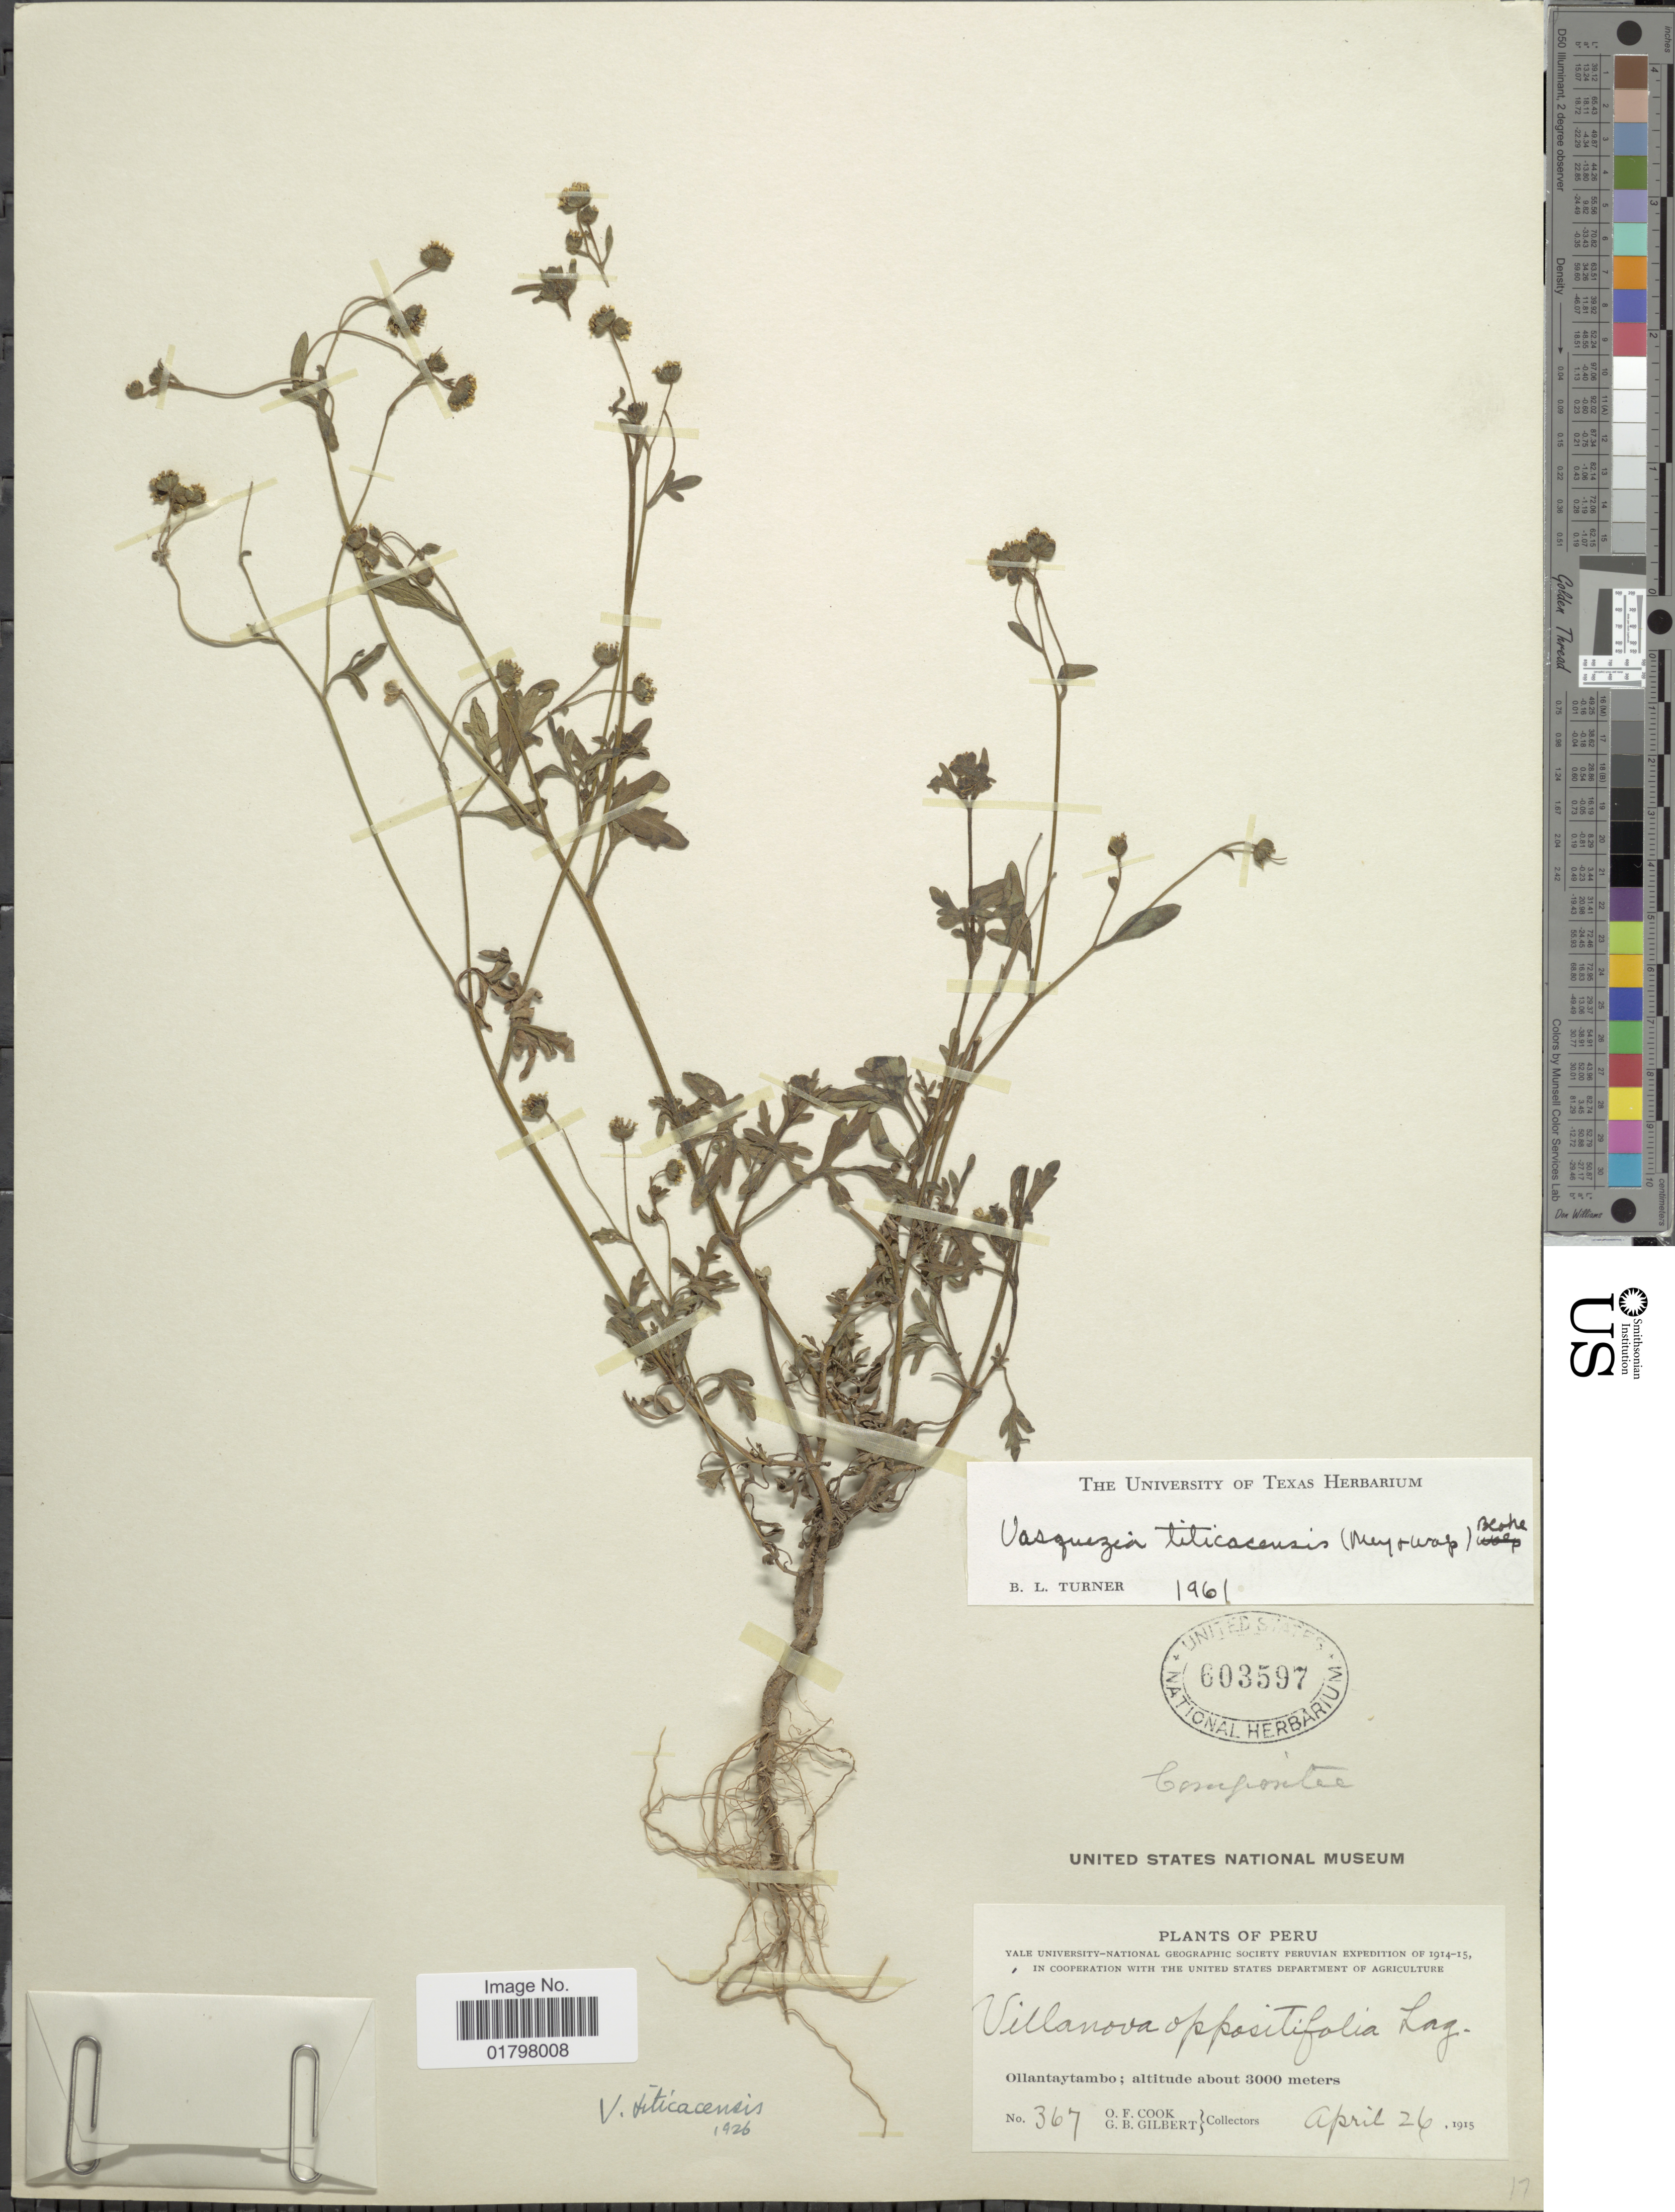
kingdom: Plantae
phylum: Tracheophyta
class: Magnoliopsida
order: Asterales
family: Asteraceae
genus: Vasquesia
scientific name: Vasquesia titicacensis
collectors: O. F. Cook & G. B. Gilbert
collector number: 367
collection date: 1915-04-26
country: Peru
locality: Ollantaytambo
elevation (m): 3000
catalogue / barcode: US 603597